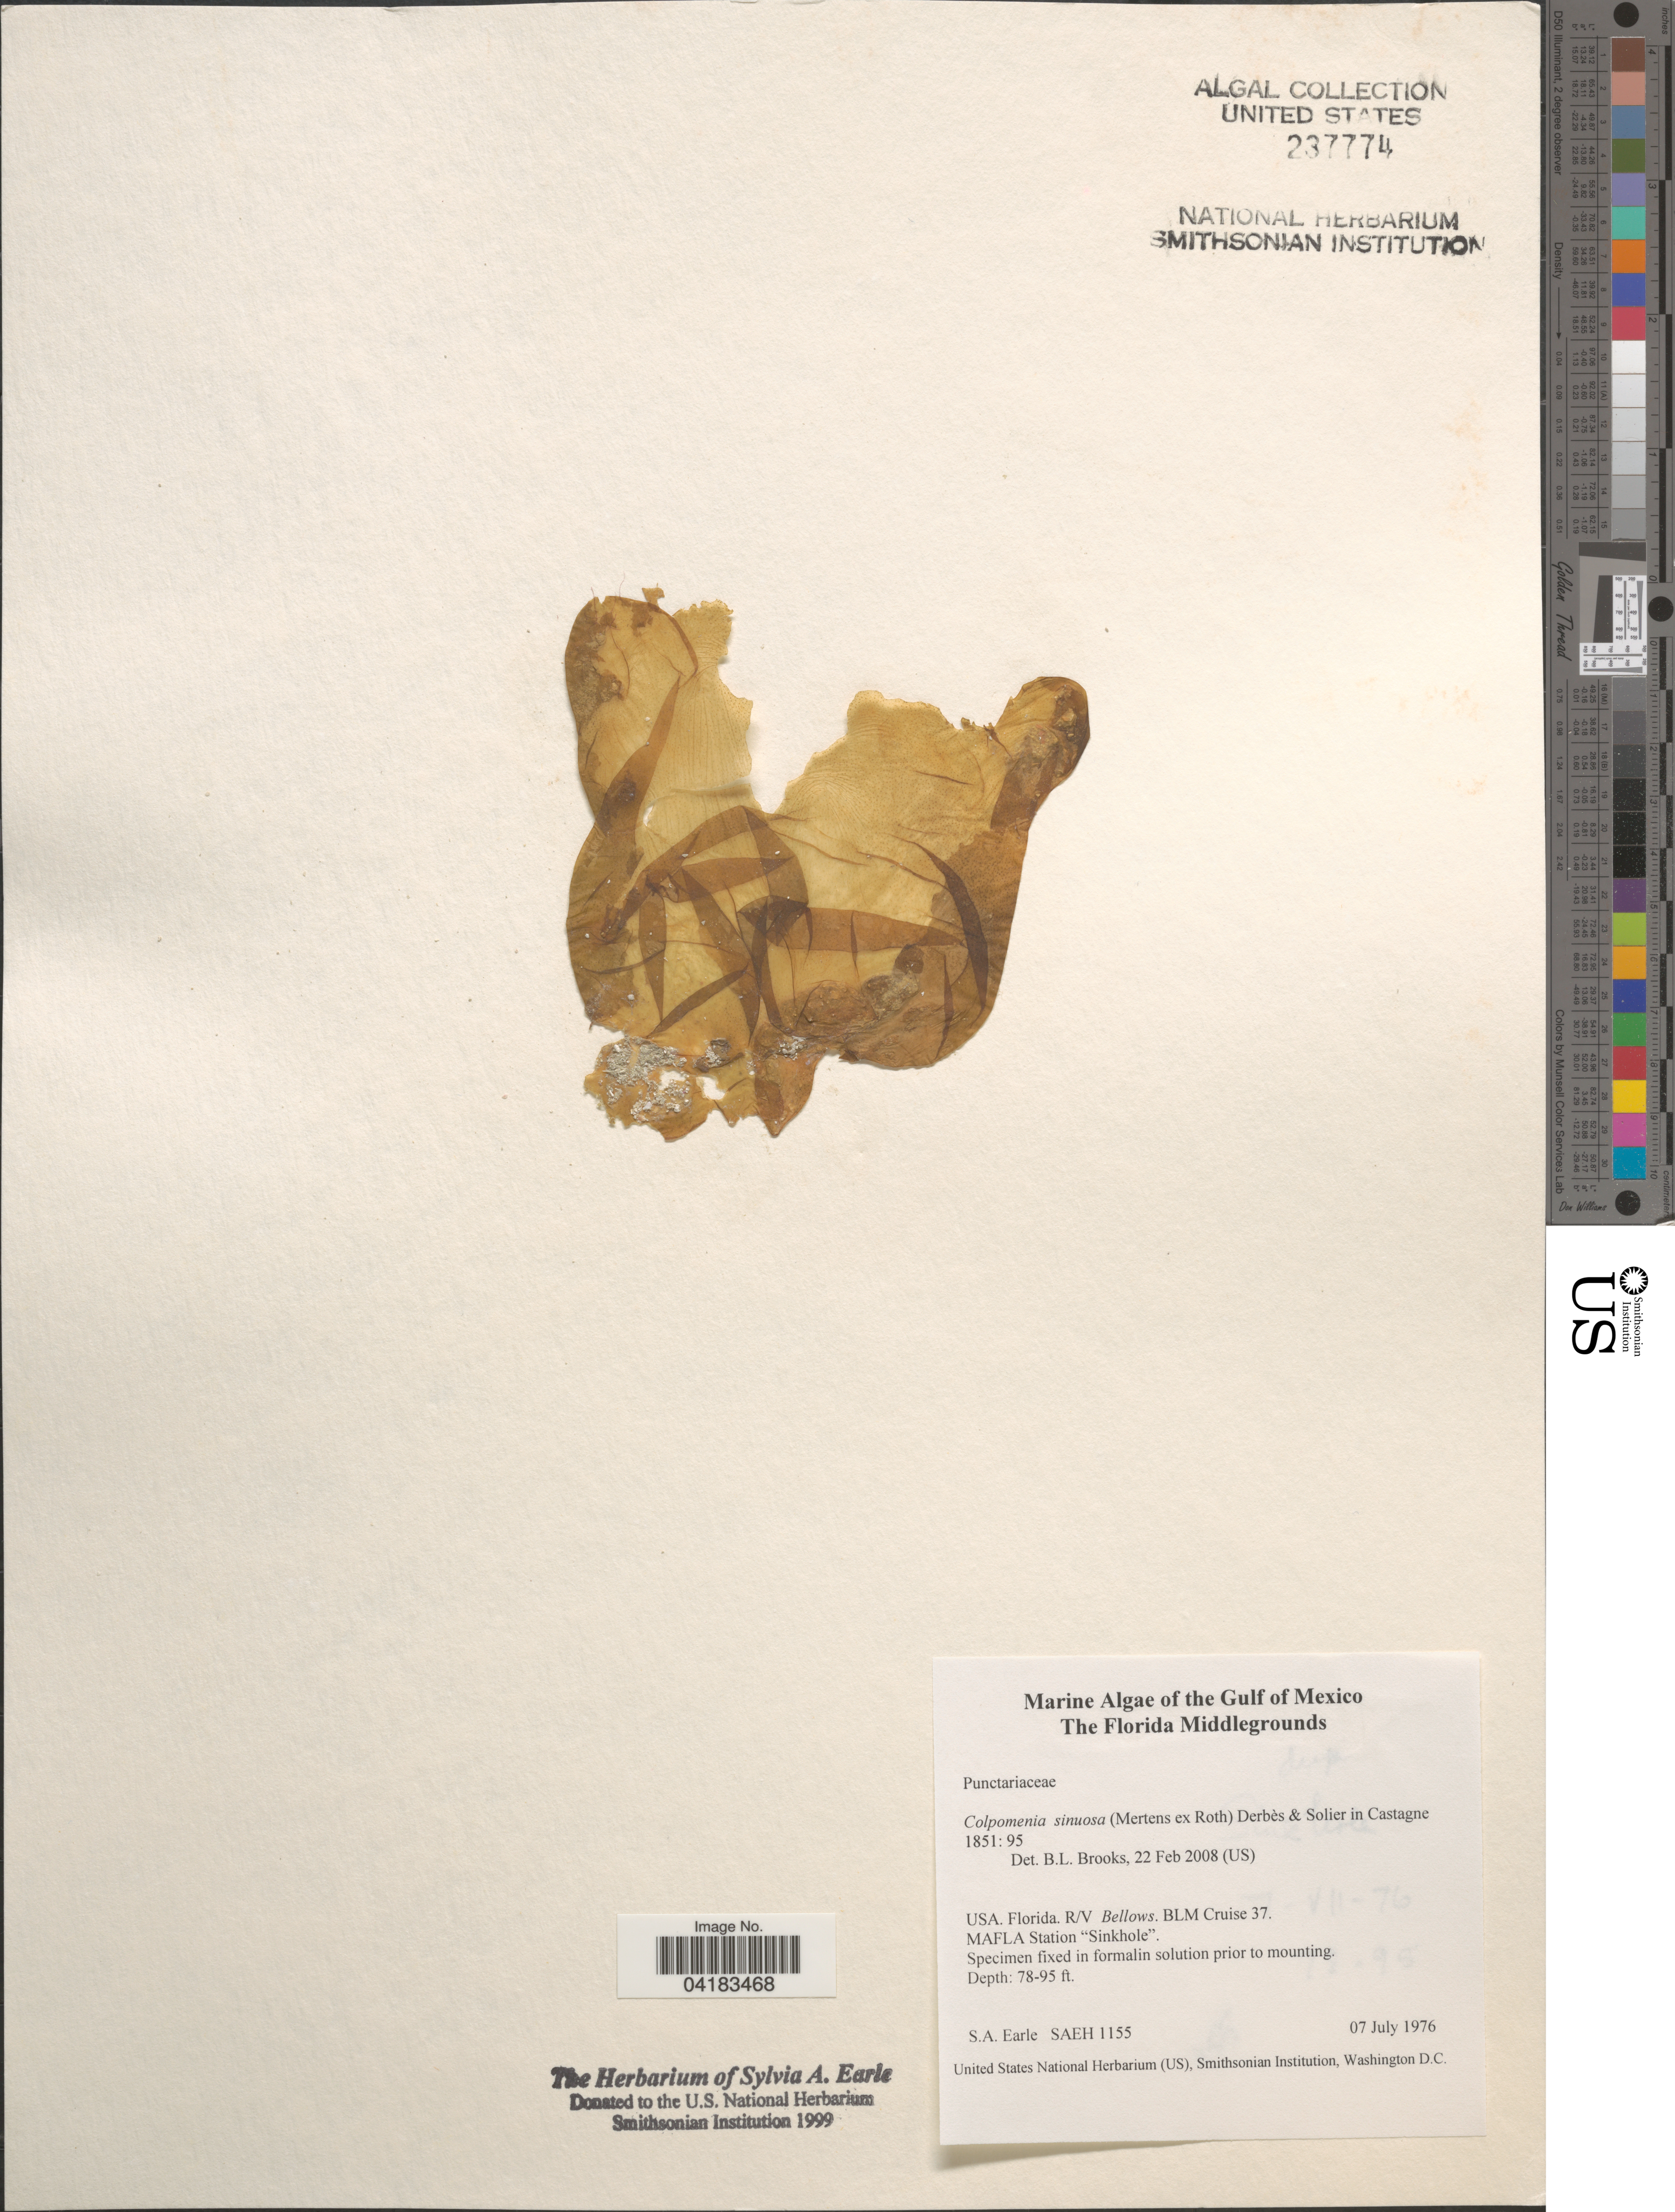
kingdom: Chromista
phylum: Ochrophyta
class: Phaeophyceae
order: Scytosiphonales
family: Scytosiphonaceae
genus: Colpomenia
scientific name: Colpomenia sinuosa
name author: (K. Mert. ex Roth) Derbes & Solier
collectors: S. A. Earle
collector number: SAEH1155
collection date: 1976-07-07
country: United States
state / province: Florida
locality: The Gulf of Mexico. The Florida Middlegrounds. R/V Bellows. BLM Cruise 37. MAFLA Station "Sinkhole".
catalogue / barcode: US 237774